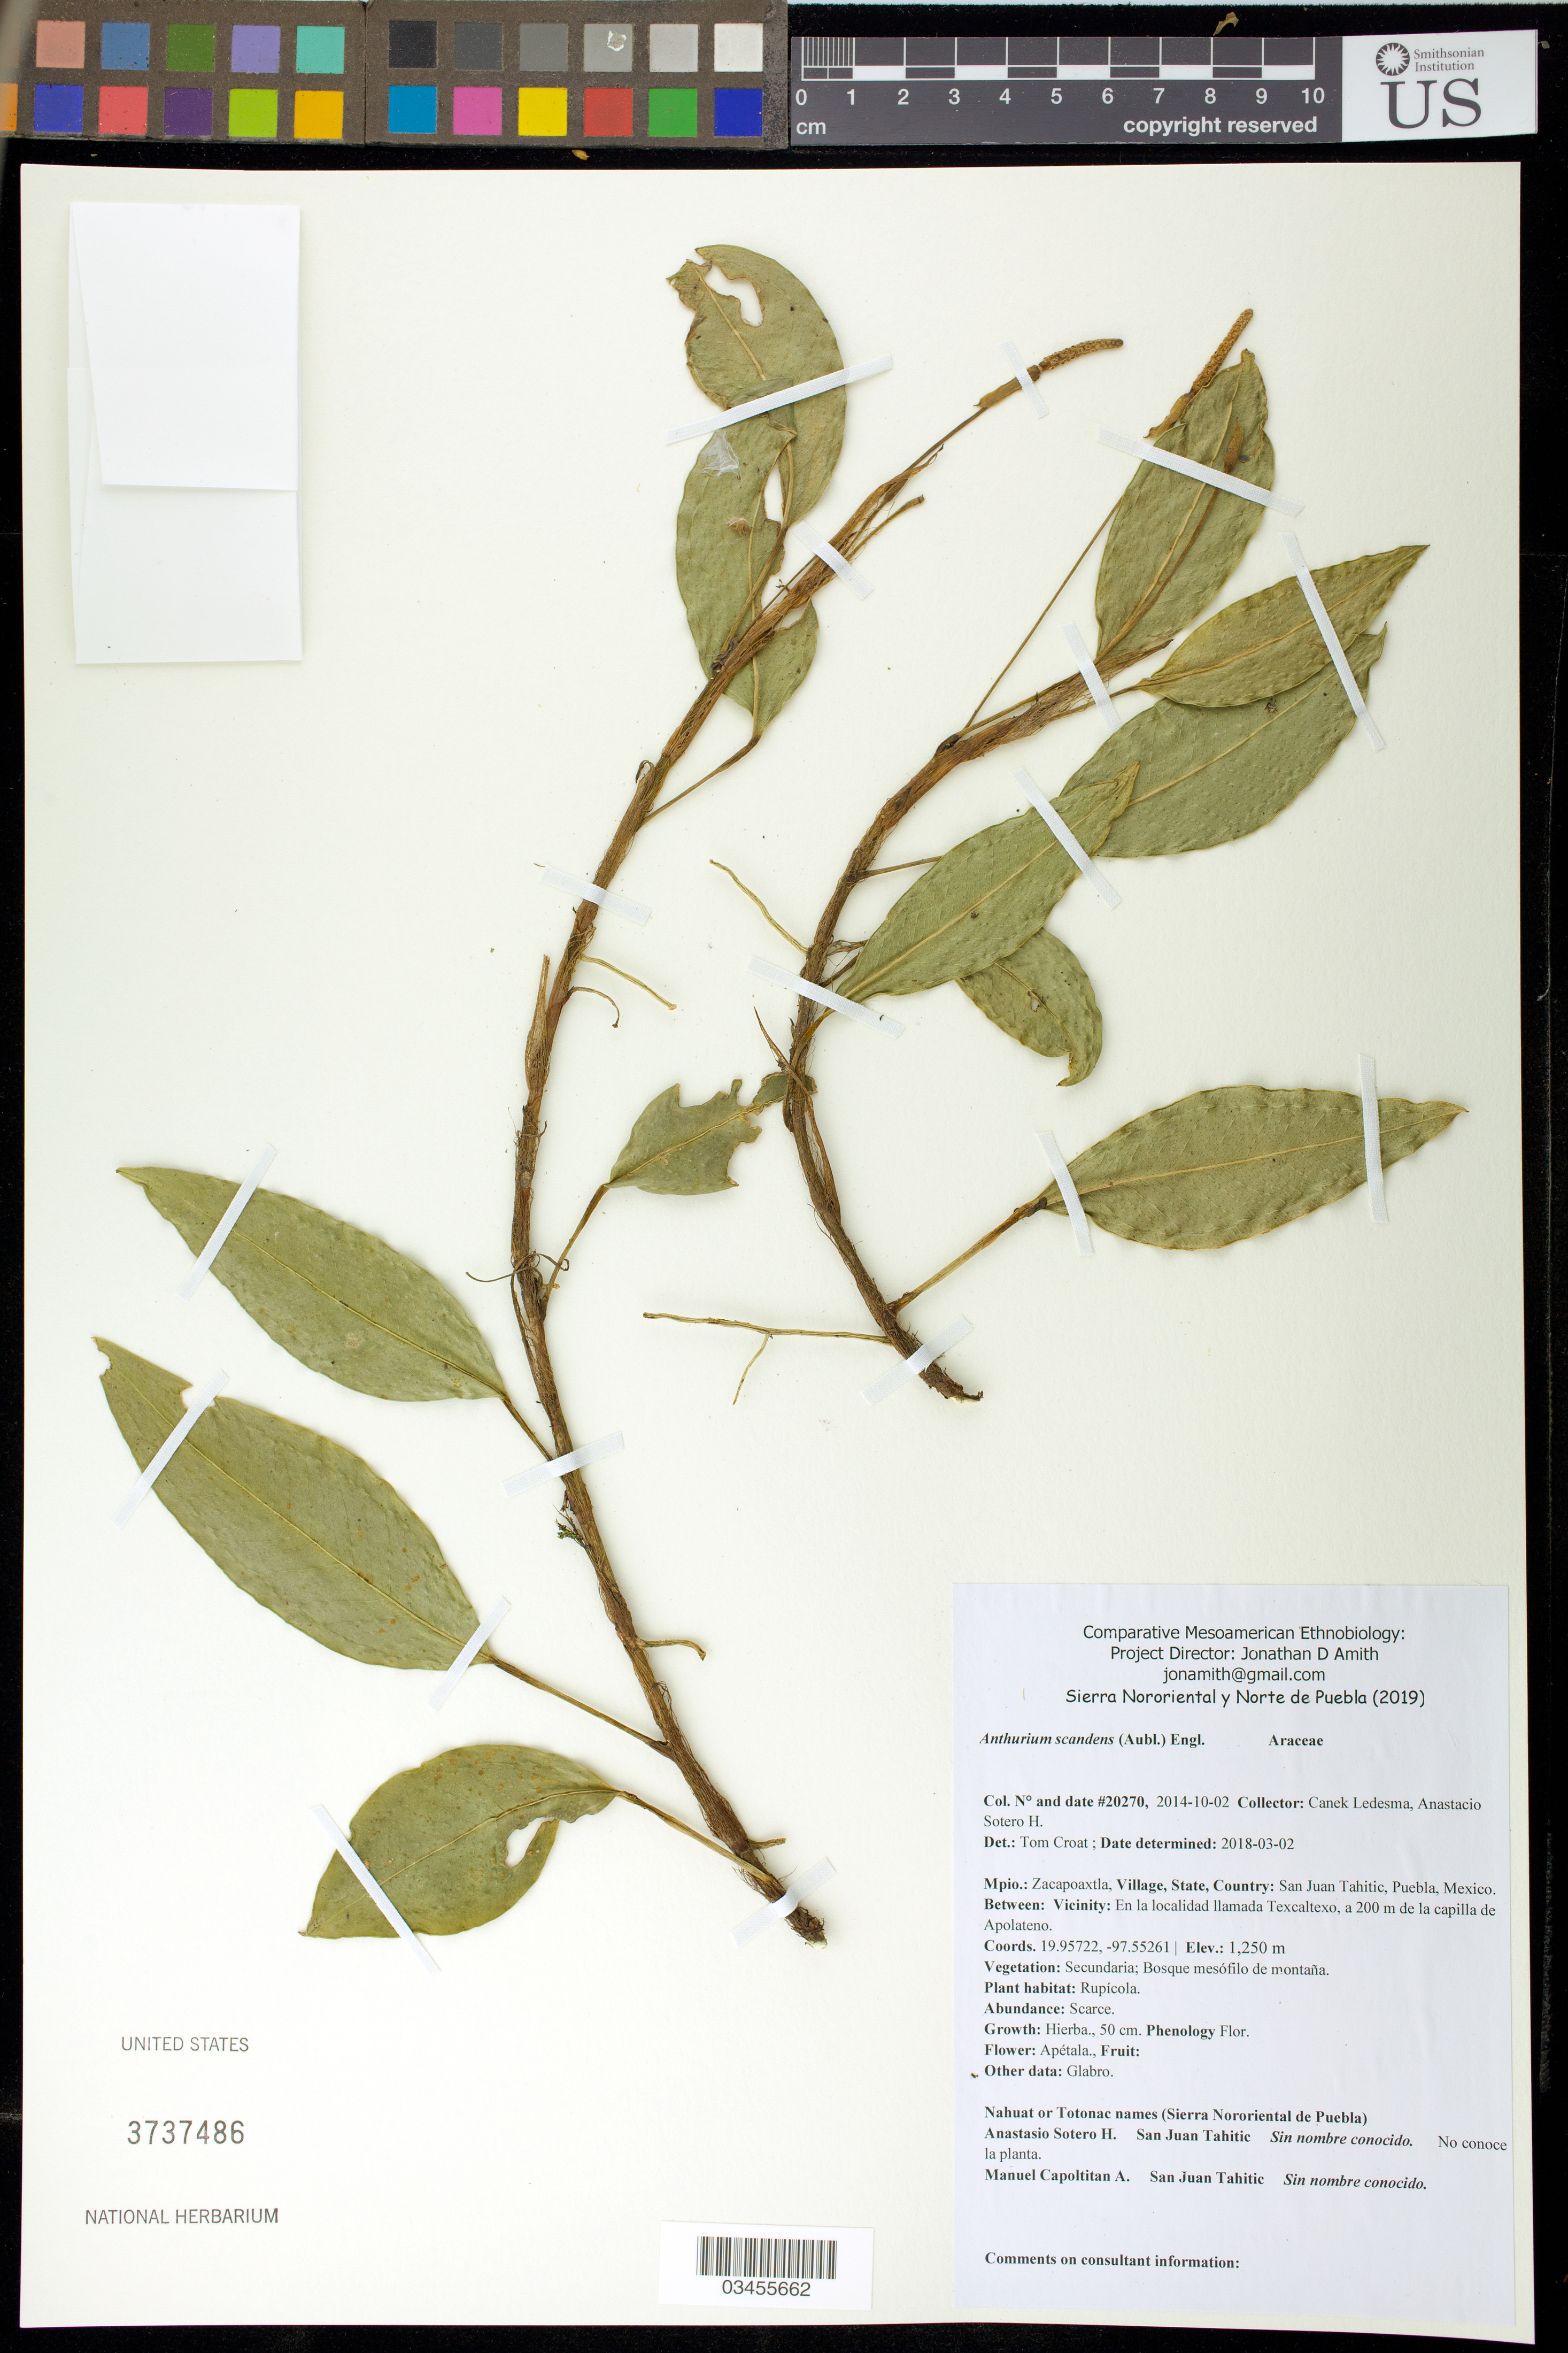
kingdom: Plantae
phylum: Tracheophyta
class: Liliopsida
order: Alismatales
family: Araceae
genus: Anthurium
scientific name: Anthurium scandens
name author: (Aubl.) Engl.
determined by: Croat, Thomas B., Missouri Botanical Garden (MO)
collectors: Canek Ledesma C.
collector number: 20270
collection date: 2014-10-02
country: México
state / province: Puebla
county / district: Zacapoaxtla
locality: PUEBLO: San Juan Tahitic; LOCALIDAD EXACTA: En la localidad llamada Texcaltexo, a 200 m de la capilla de Apolateno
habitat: Bosque mesófilo de montaña; rupícola.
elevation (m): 1250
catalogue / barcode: US 3737486